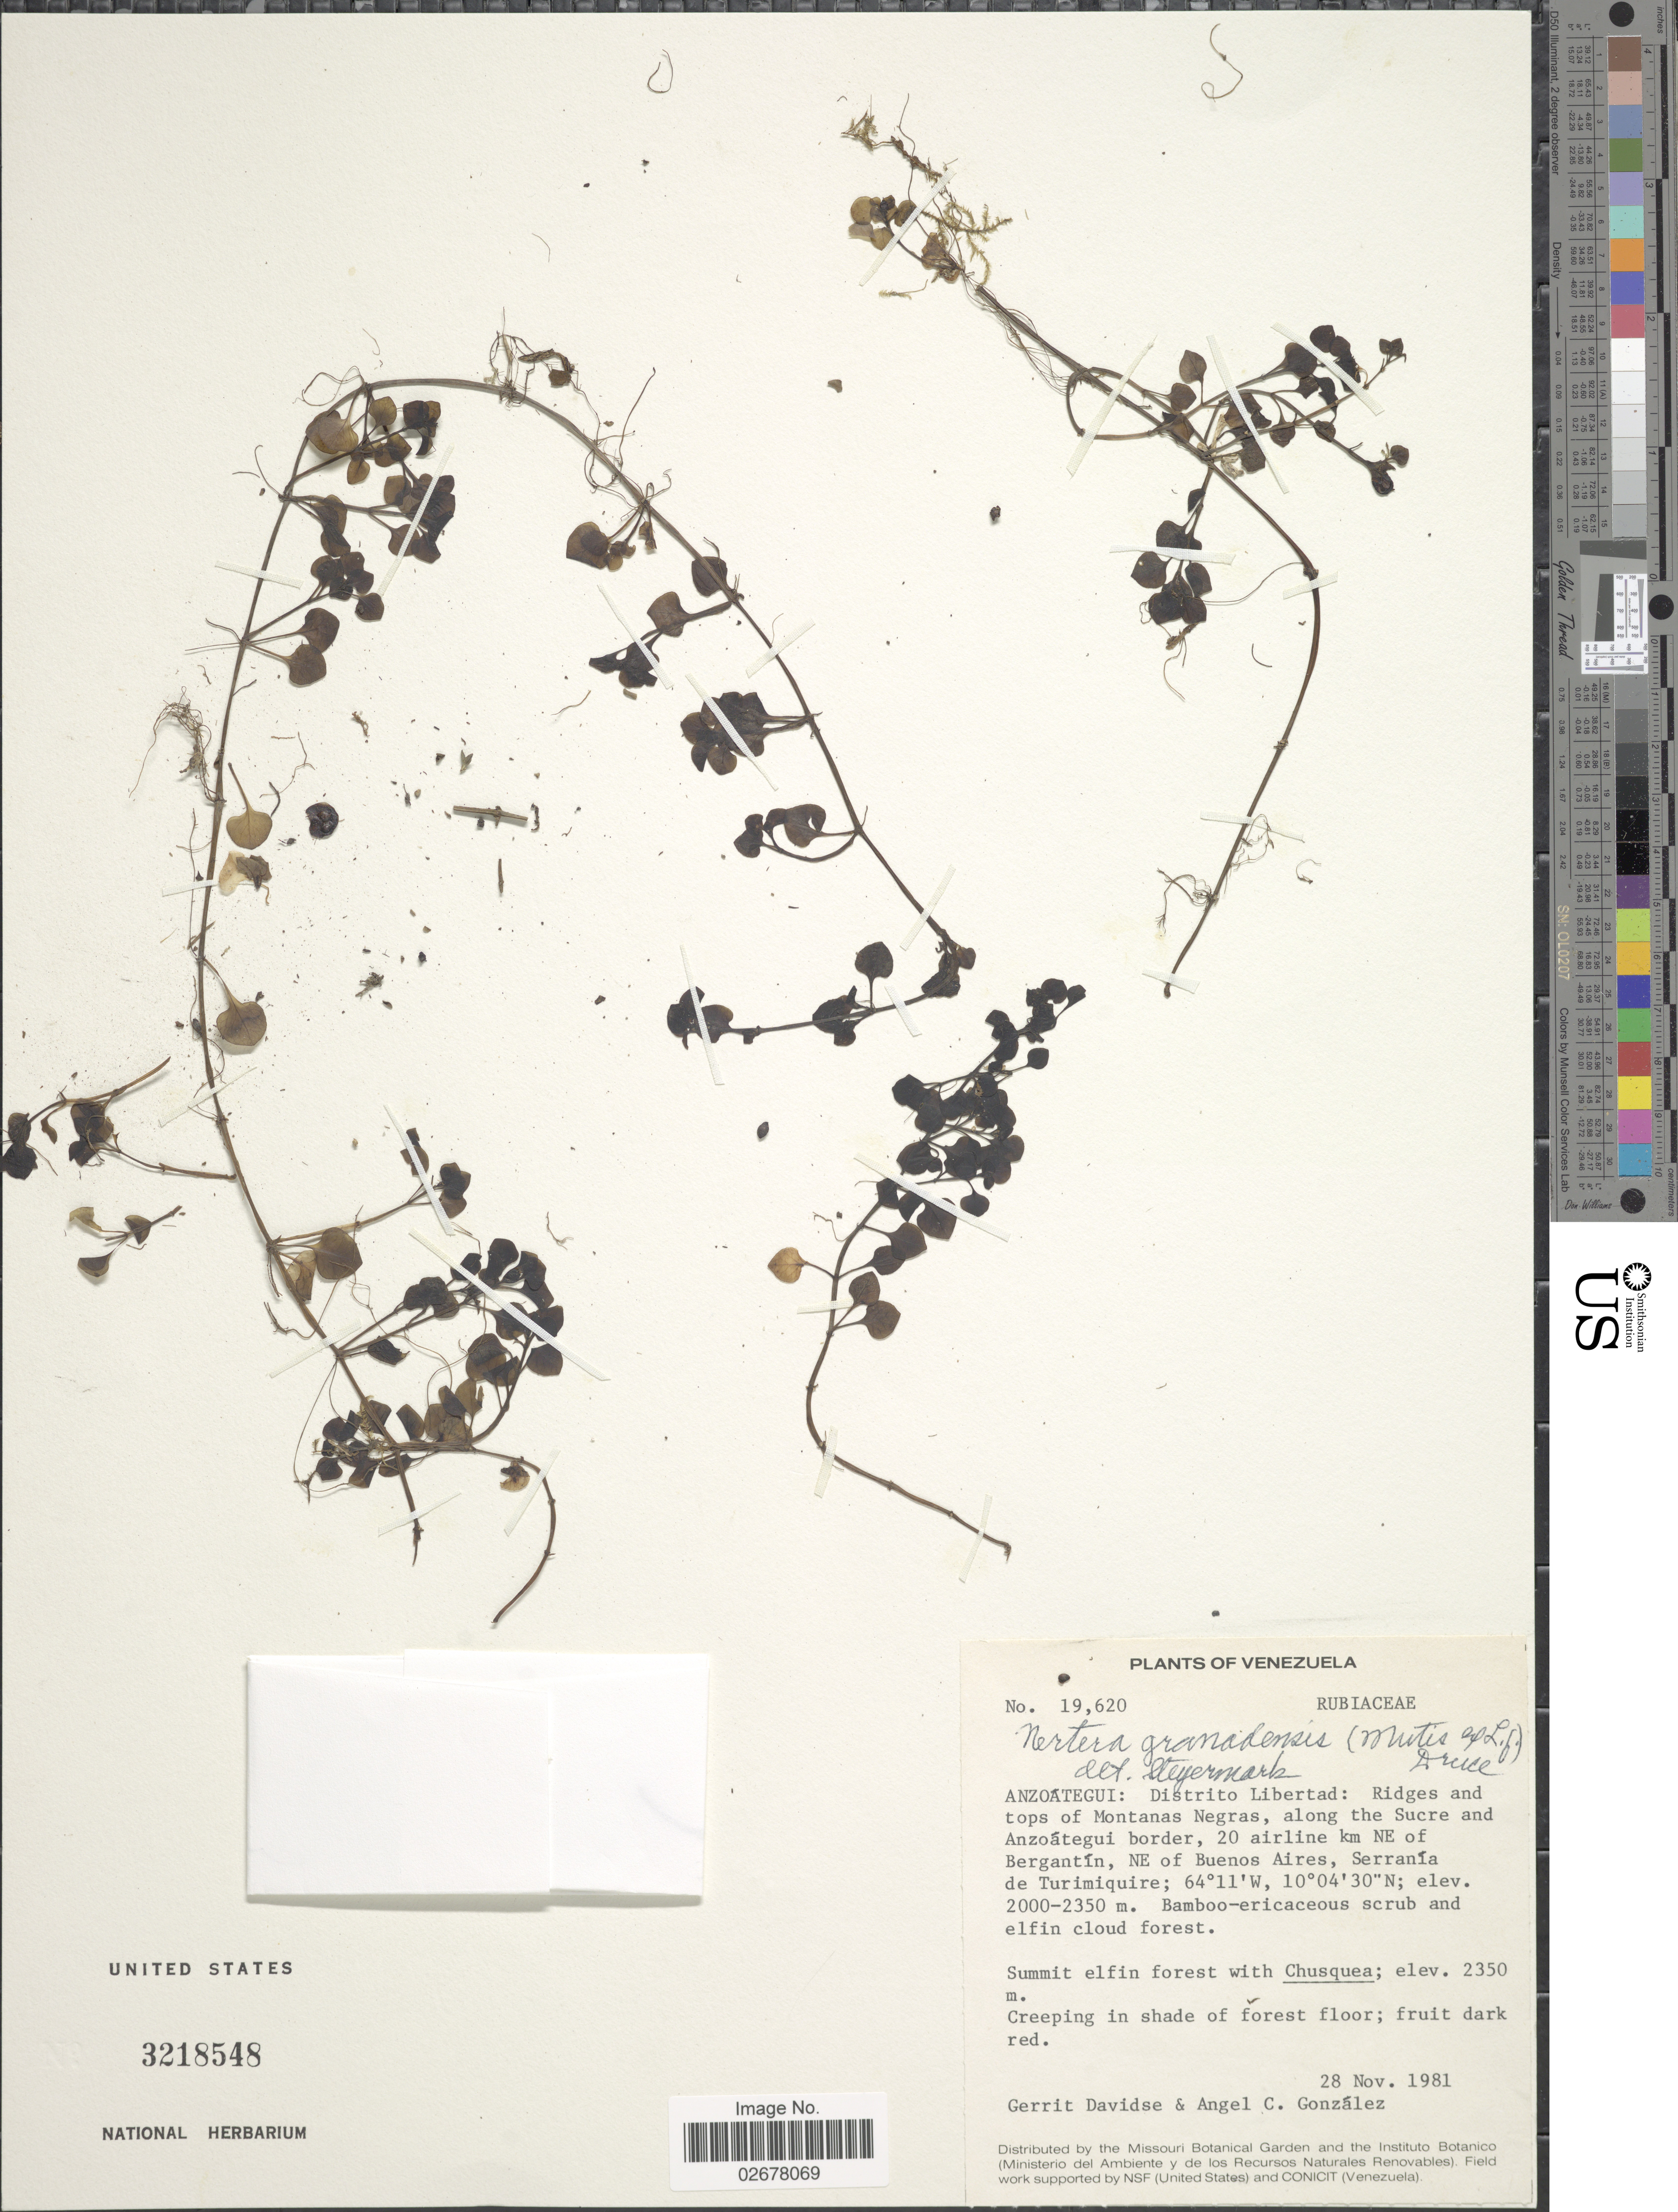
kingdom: Plantae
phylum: Tracheophyta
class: Magnoliopsida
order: Gentianales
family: Rubiaceae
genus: Nertera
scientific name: Nertera depressa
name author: Banks & Sol. ex Gaertn.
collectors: G. Davidse & A. C. González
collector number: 19620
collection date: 1980-11-28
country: Venezuela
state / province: Anzoategui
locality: Distrito Libertad: Ridges and tops of Montanas Negras, along the Sucre and Anzoátegui border, 20 airline km NE of Bergantín, NE of Buenos Aires, Serrania de Turimiquire. bamboo-ericaceous scrub and elfin cloud forest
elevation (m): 2000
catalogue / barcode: US 3218548